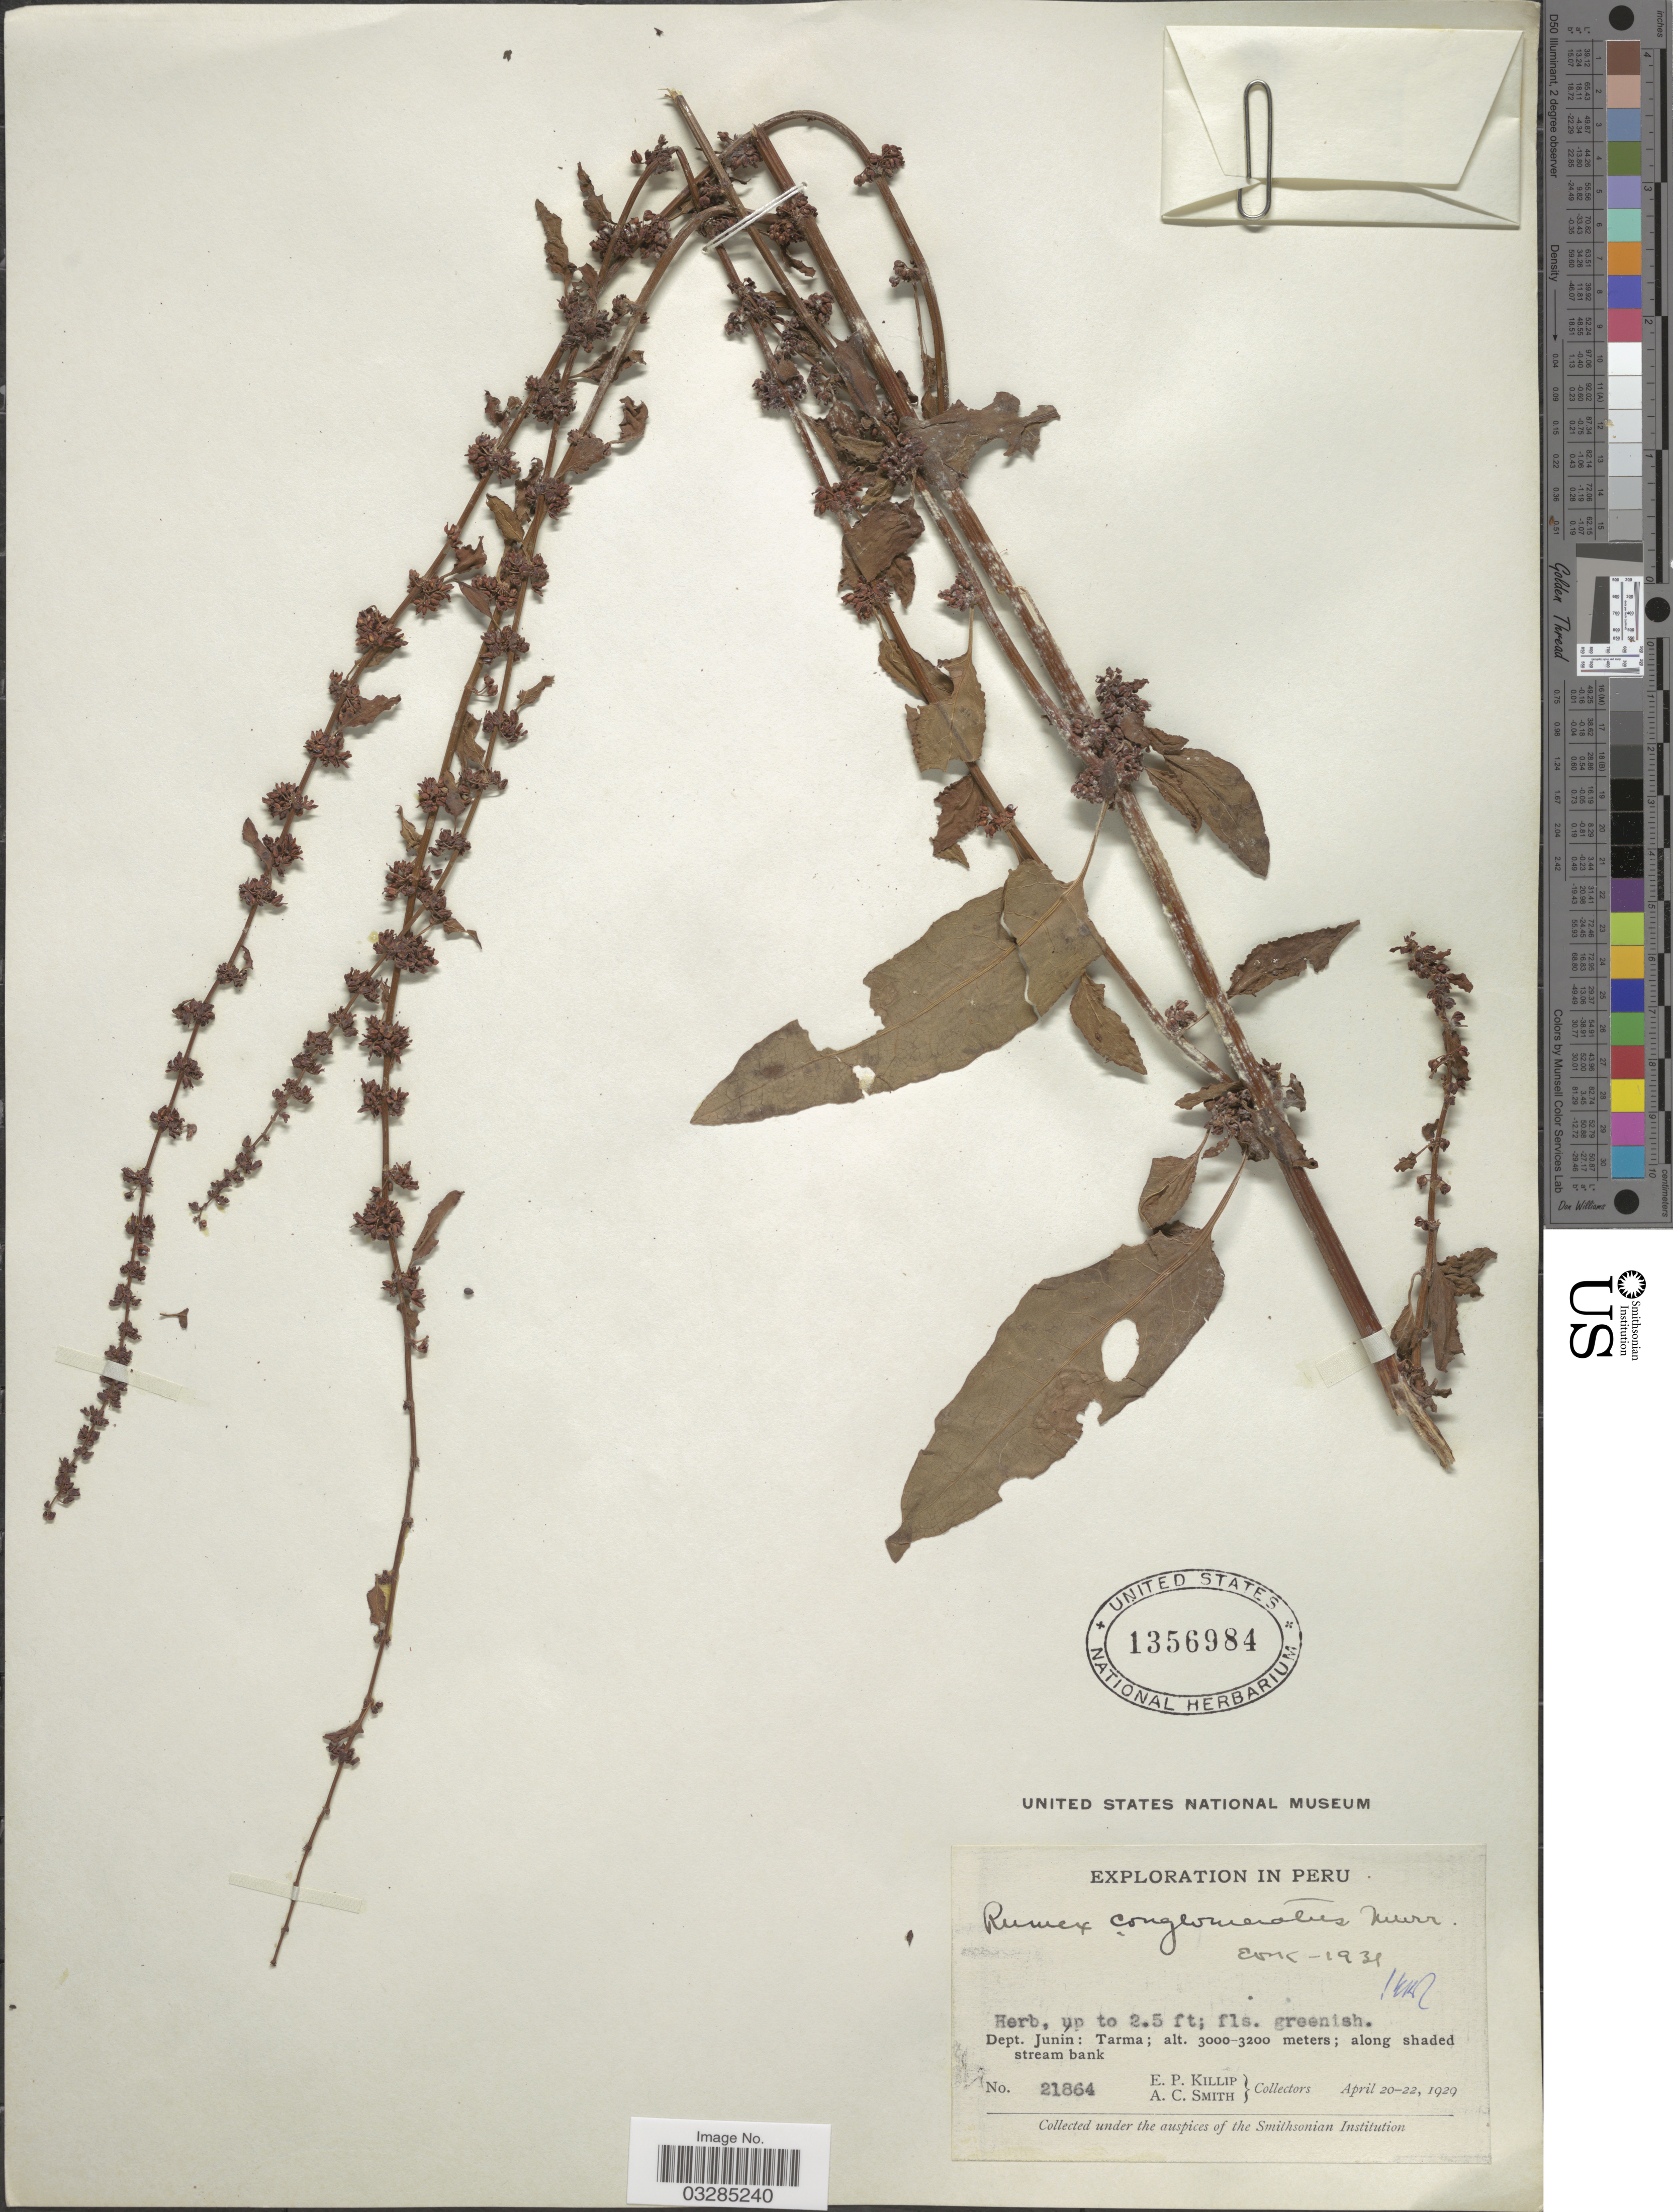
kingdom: Plantae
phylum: Tracheophyta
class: Magnoliopsida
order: Caryophyllales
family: Polygonaceae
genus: Rumex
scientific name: Rumex conglomeratus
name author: Murray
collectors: E. P. Killip & A. C. Smith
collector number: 21864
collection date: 1929-04-20/1929-04-22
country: Peru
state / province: Junín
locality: Dept. Junín: Tarma.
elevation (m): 3000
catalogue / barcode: US 1356984